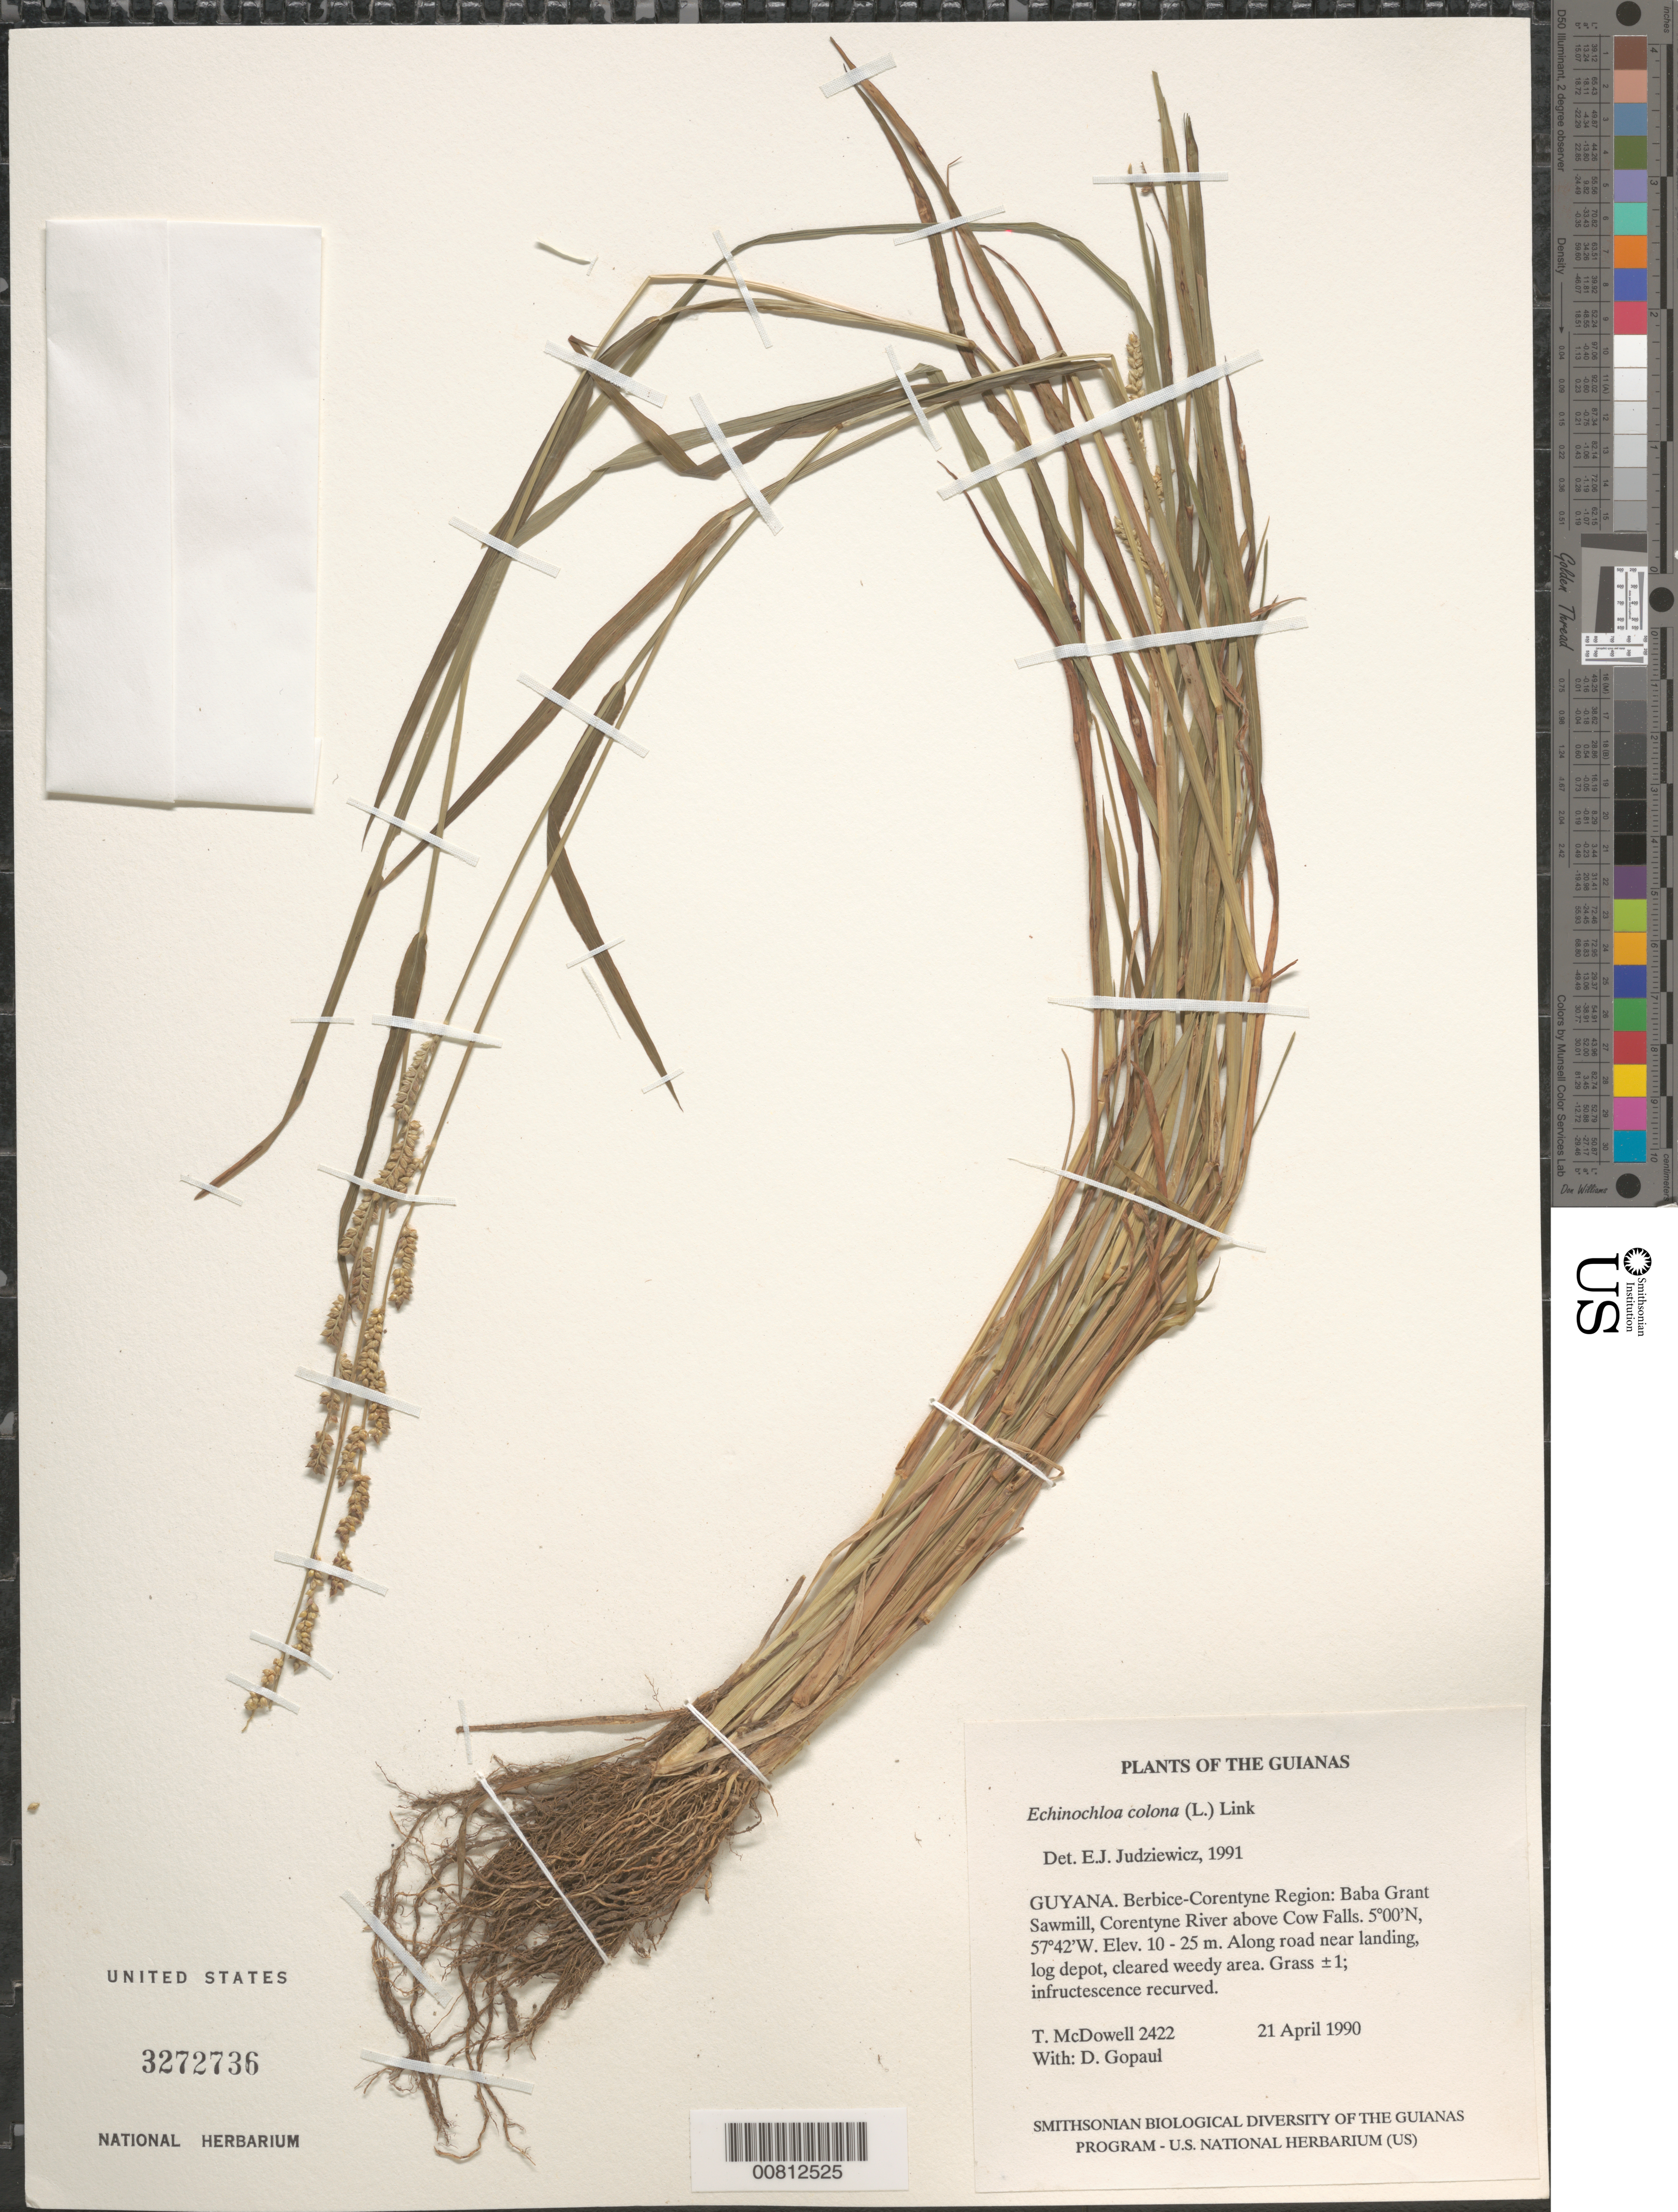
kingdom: Plantae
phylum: Tracheophyta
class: Liliopsida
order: Poales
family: Poaceae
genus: Echinochloa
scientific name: Echinochloa colona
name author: (L.) Link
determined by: Judziewicz, E. J.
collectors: T. McDowell & D. Gopaul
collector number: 2422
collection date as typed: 21 April 1990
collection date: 1990-04-21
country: Guyana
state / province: E. Berbice-Corentyne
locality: Baba Grant Sawmill, Corentyne River above Cow Falls. Along road near landing & in log depot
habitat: Cleared weedy area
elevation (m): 10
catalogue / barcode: US 3272736